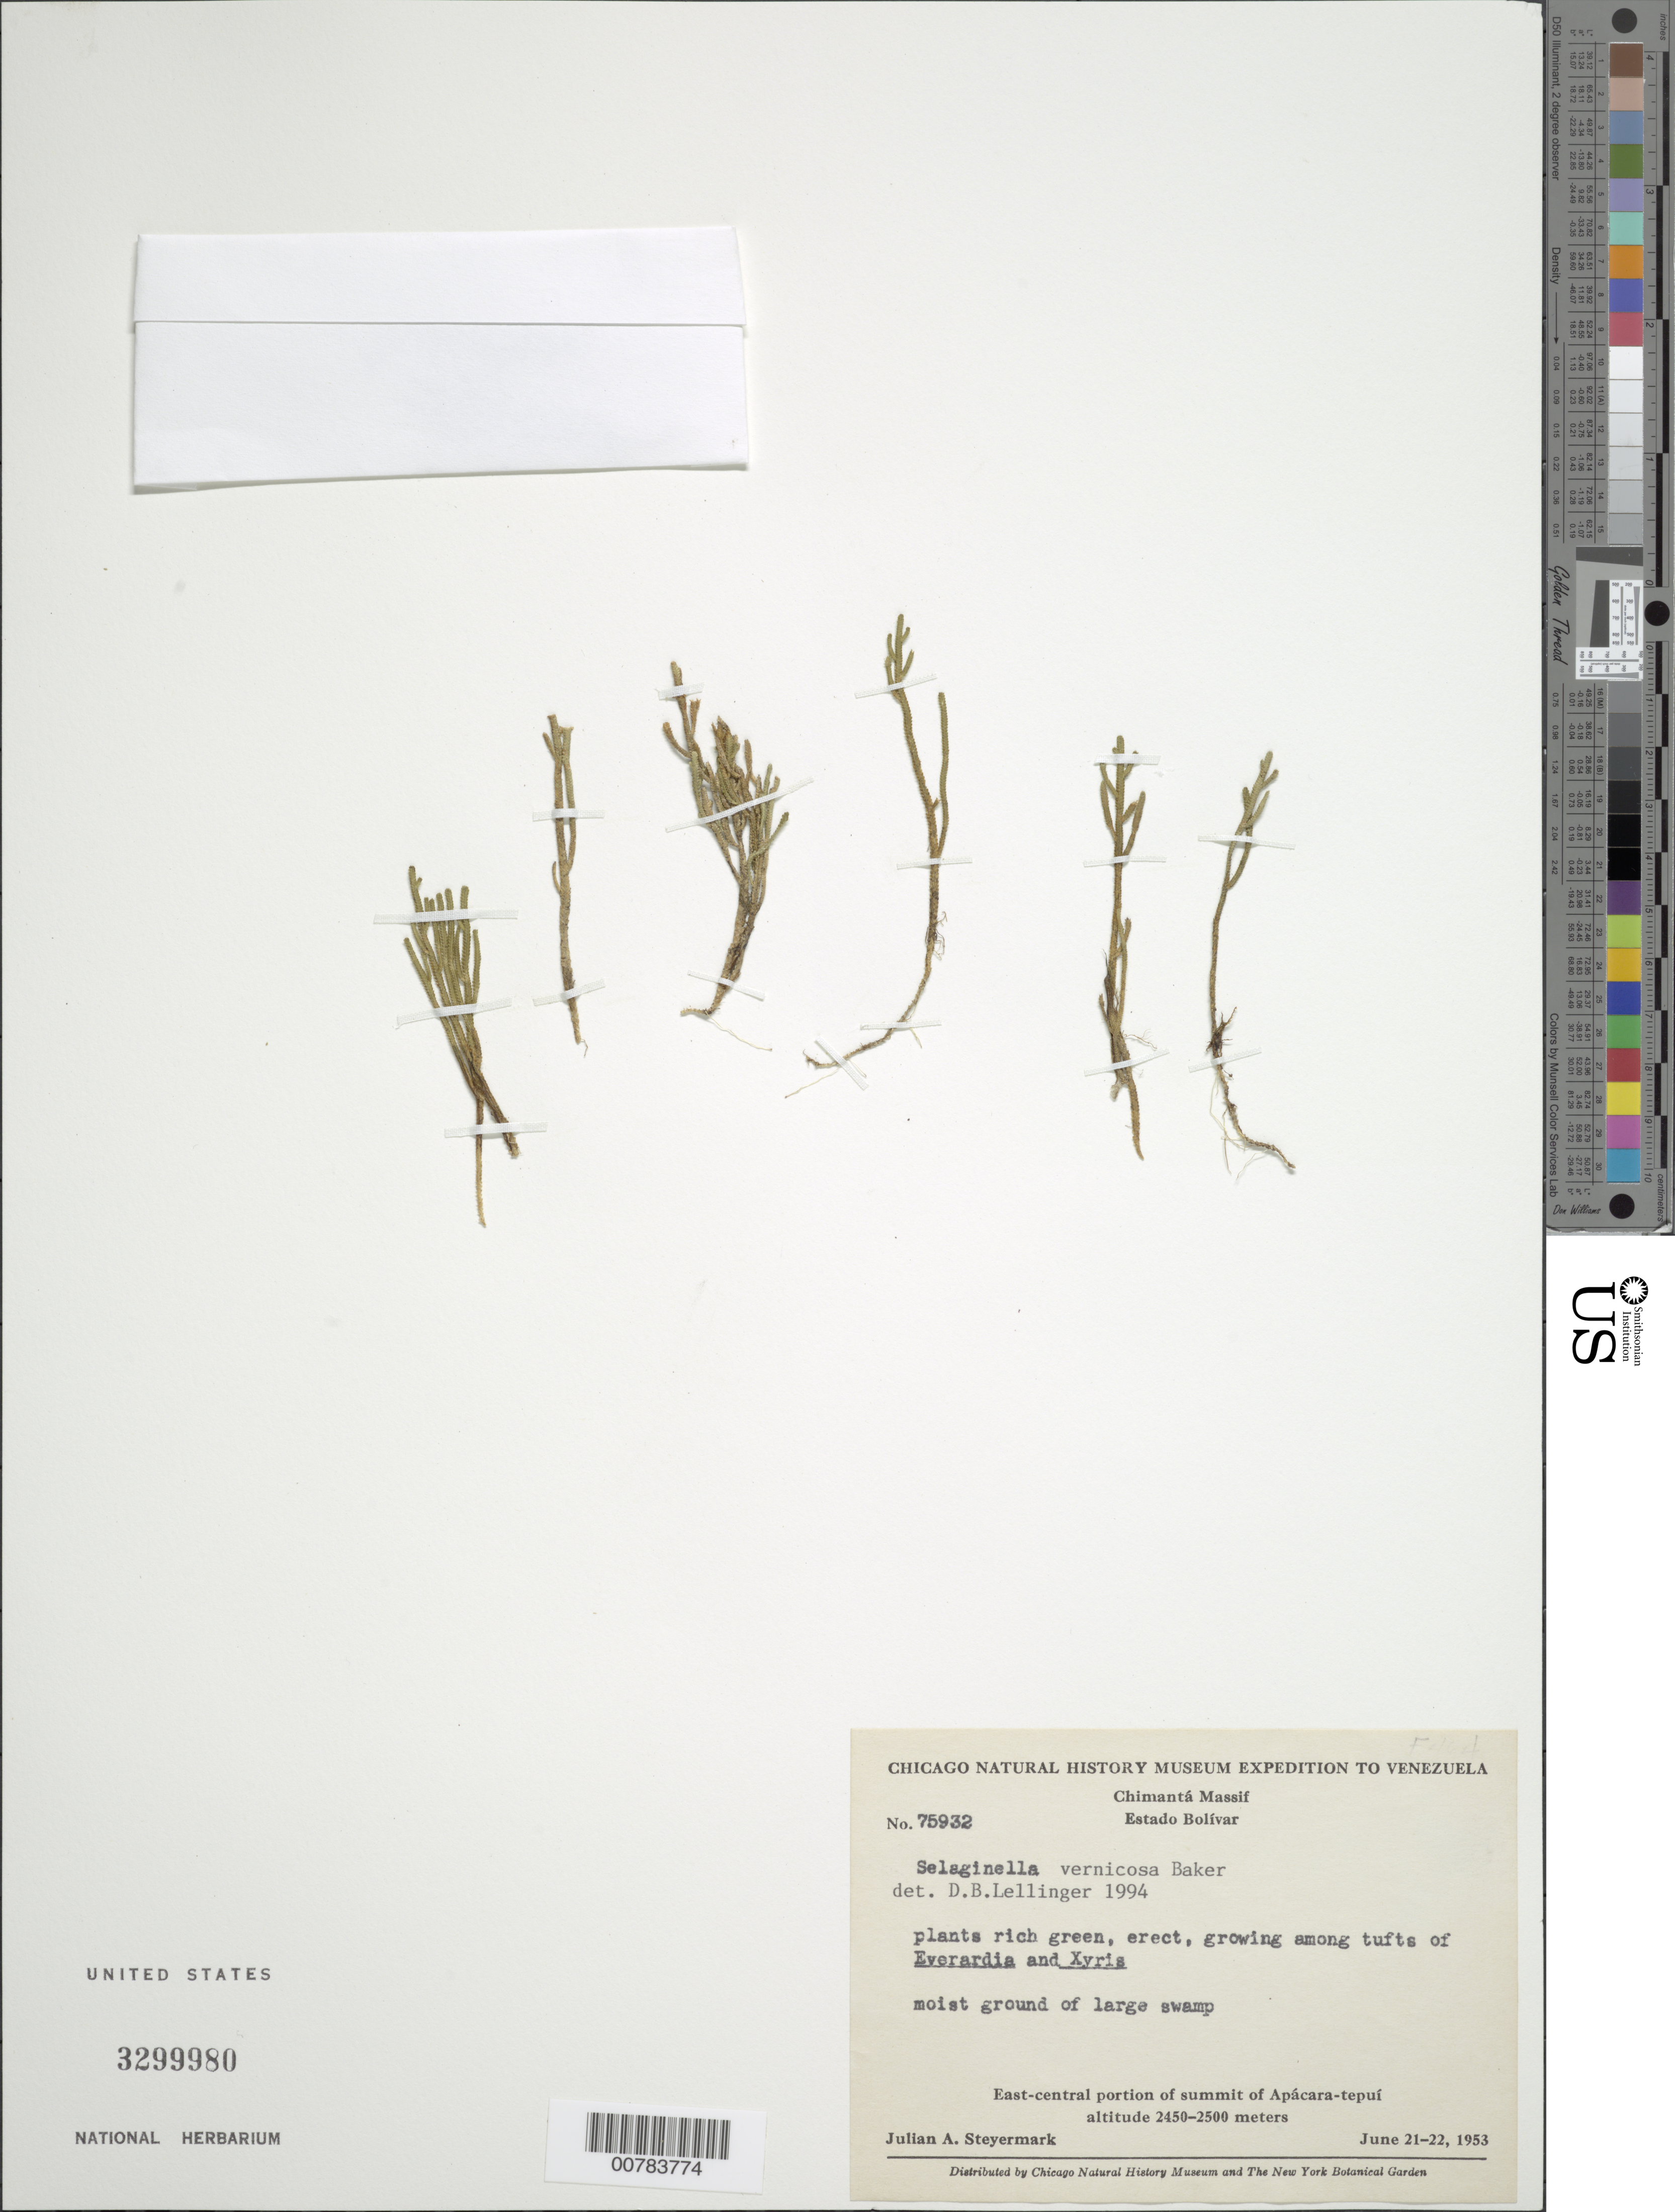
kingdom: Plantae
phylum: Tracheophyta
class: Lycopodiopsida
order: Selaginellales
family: Selaginellaceae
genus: Selaginella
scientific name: Selaginella vernicosa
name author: Baker in Thurn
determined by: Lellinger, David B., (BOT), Smithsonian Institution - National Museum of Natural History (UNITED STATES)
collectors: J. Steyermark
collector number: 75932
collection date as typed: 21-Jun-53 to 22-Jun-53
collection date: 1953-06-21/1953-06-22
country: Venezuela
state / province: Bolívar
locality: Chimantá Massif, Apácara-tepuí, east-central part of summit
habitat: Summit, among tufts of Everardia and Xyris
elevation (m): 2450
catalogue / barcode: US 3299980